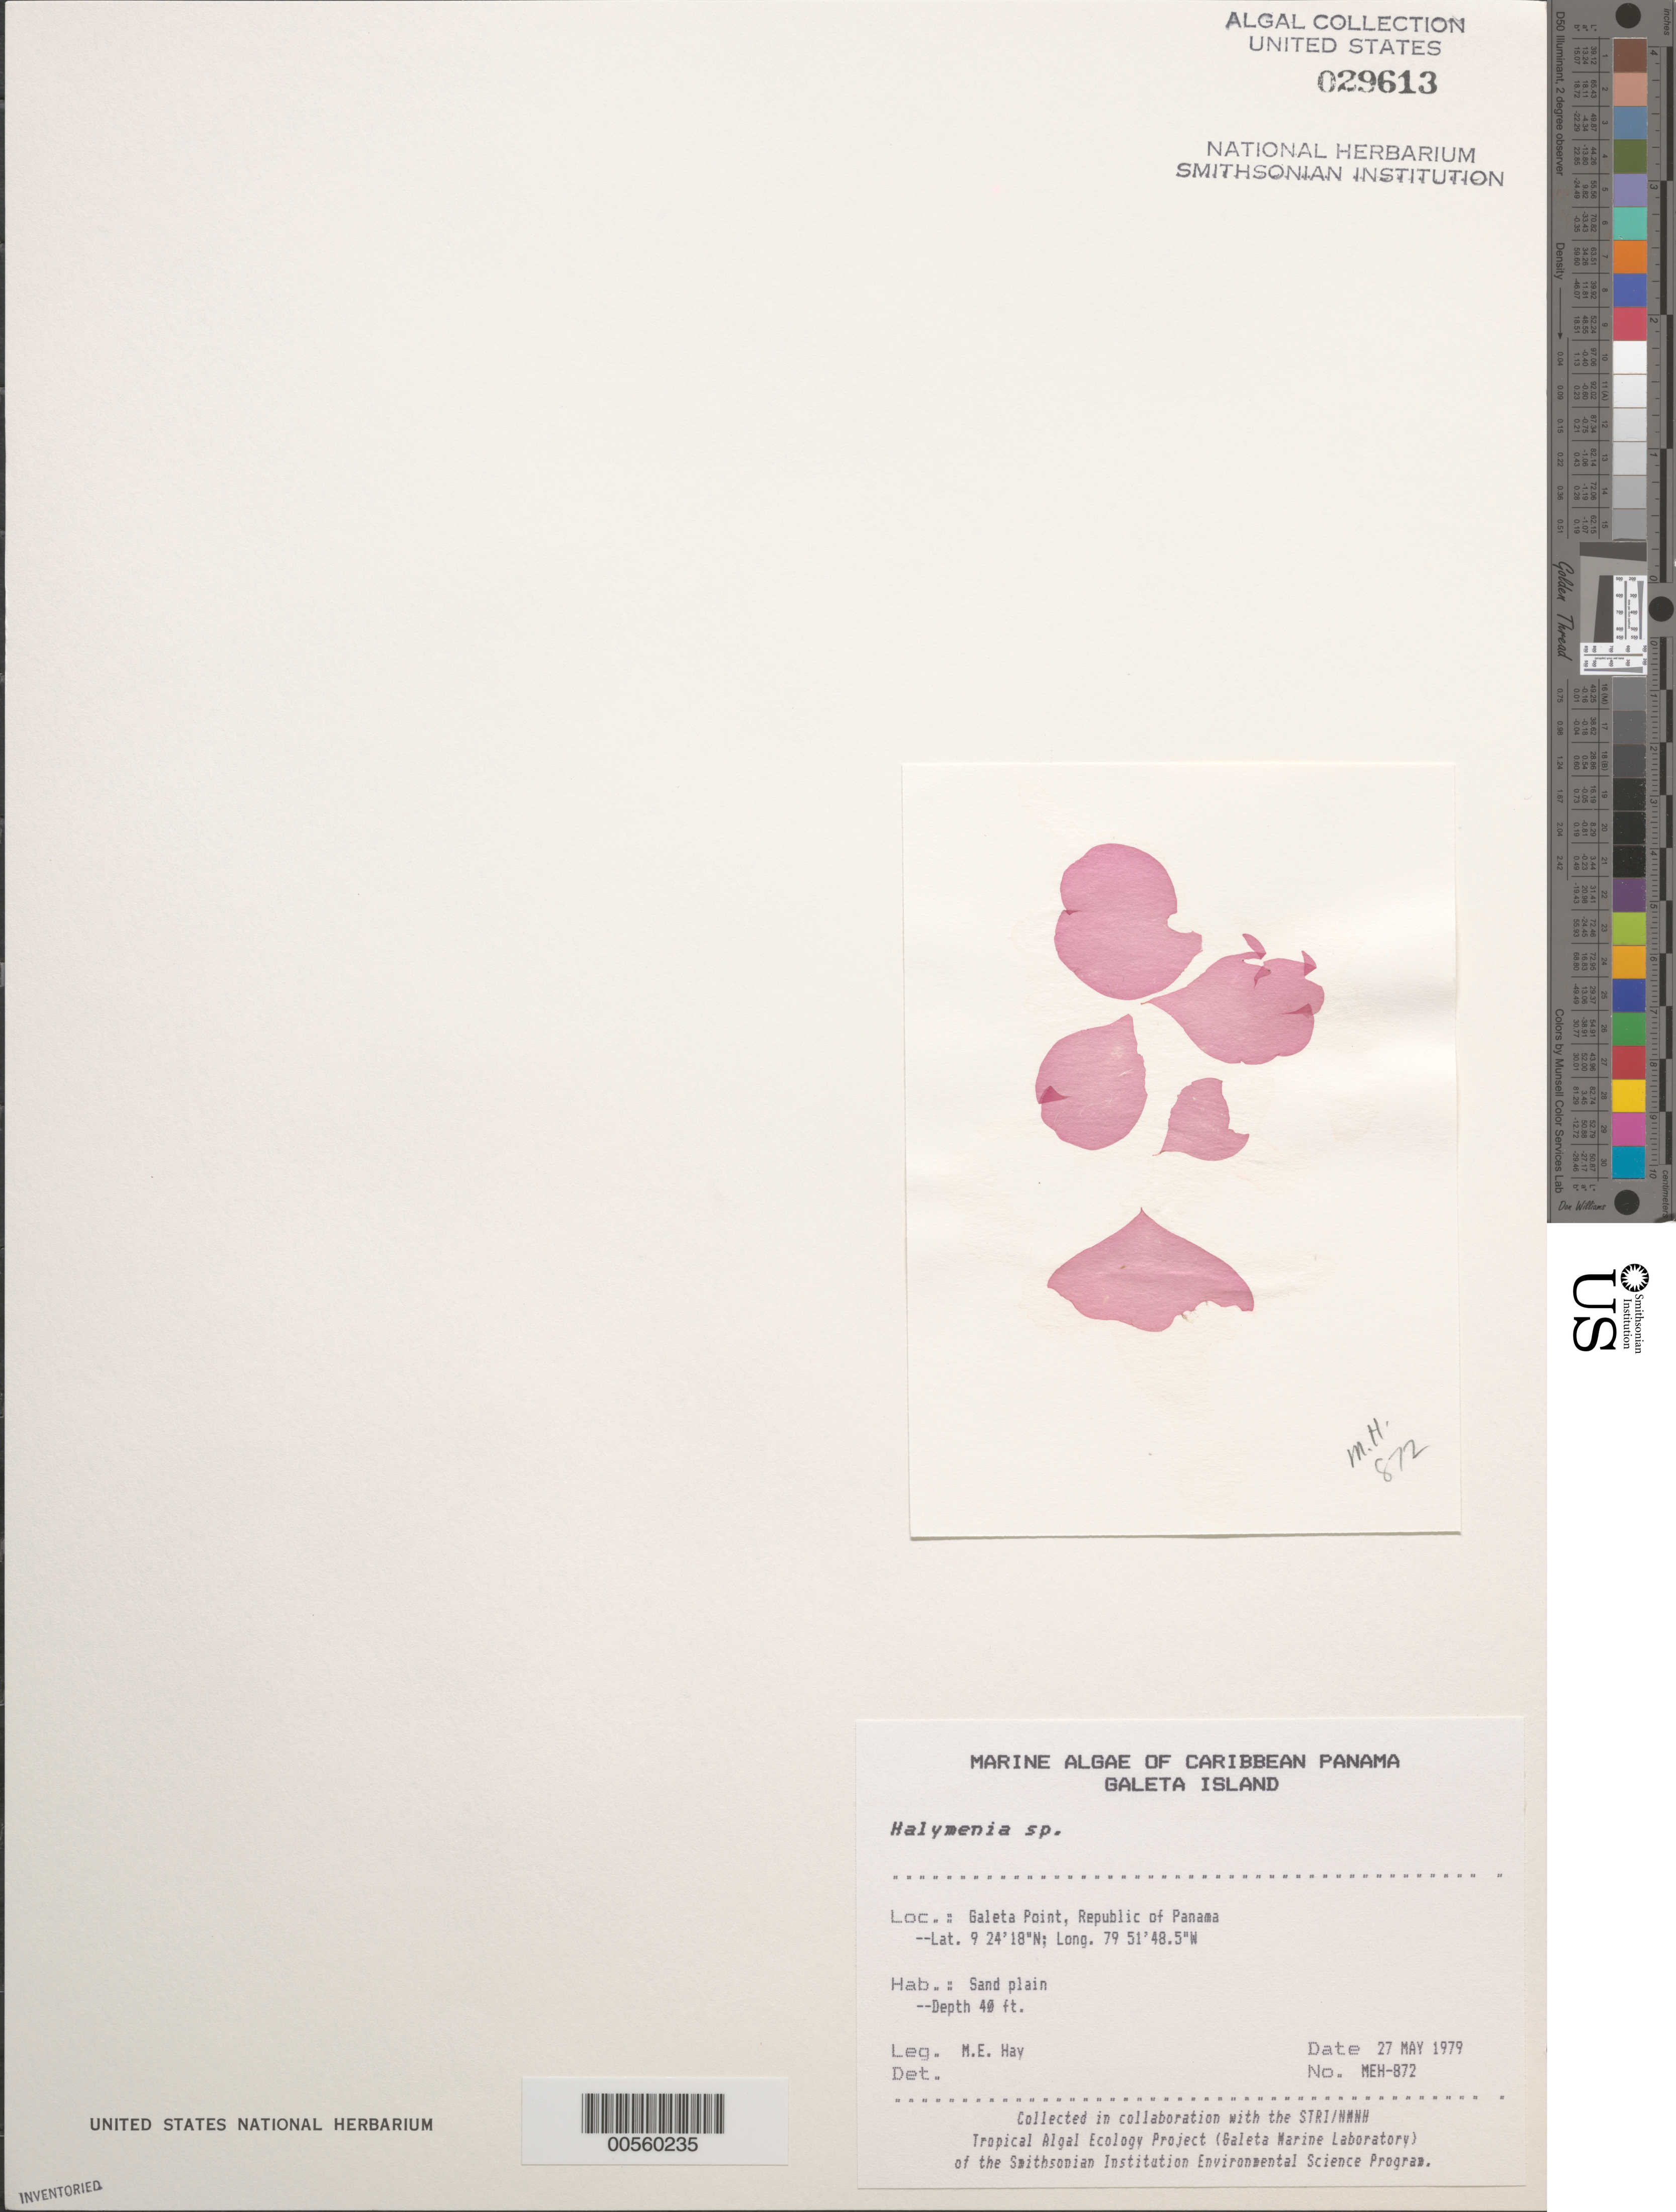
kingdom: Plantae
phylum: Rhodophyta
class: Florideophyceae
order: Halymeniales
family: Halymeniaceae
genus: Halymenia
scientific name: Halymenia sp.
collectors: M. E. Hay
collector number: MEH-872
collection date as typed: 27 May 1979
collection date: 1979-05-27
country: Panama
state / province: Colón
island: Galeta Island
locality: Galeta Point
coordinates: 9 24' 18" N, 79 51' 48.5" W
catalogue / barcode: US 29613